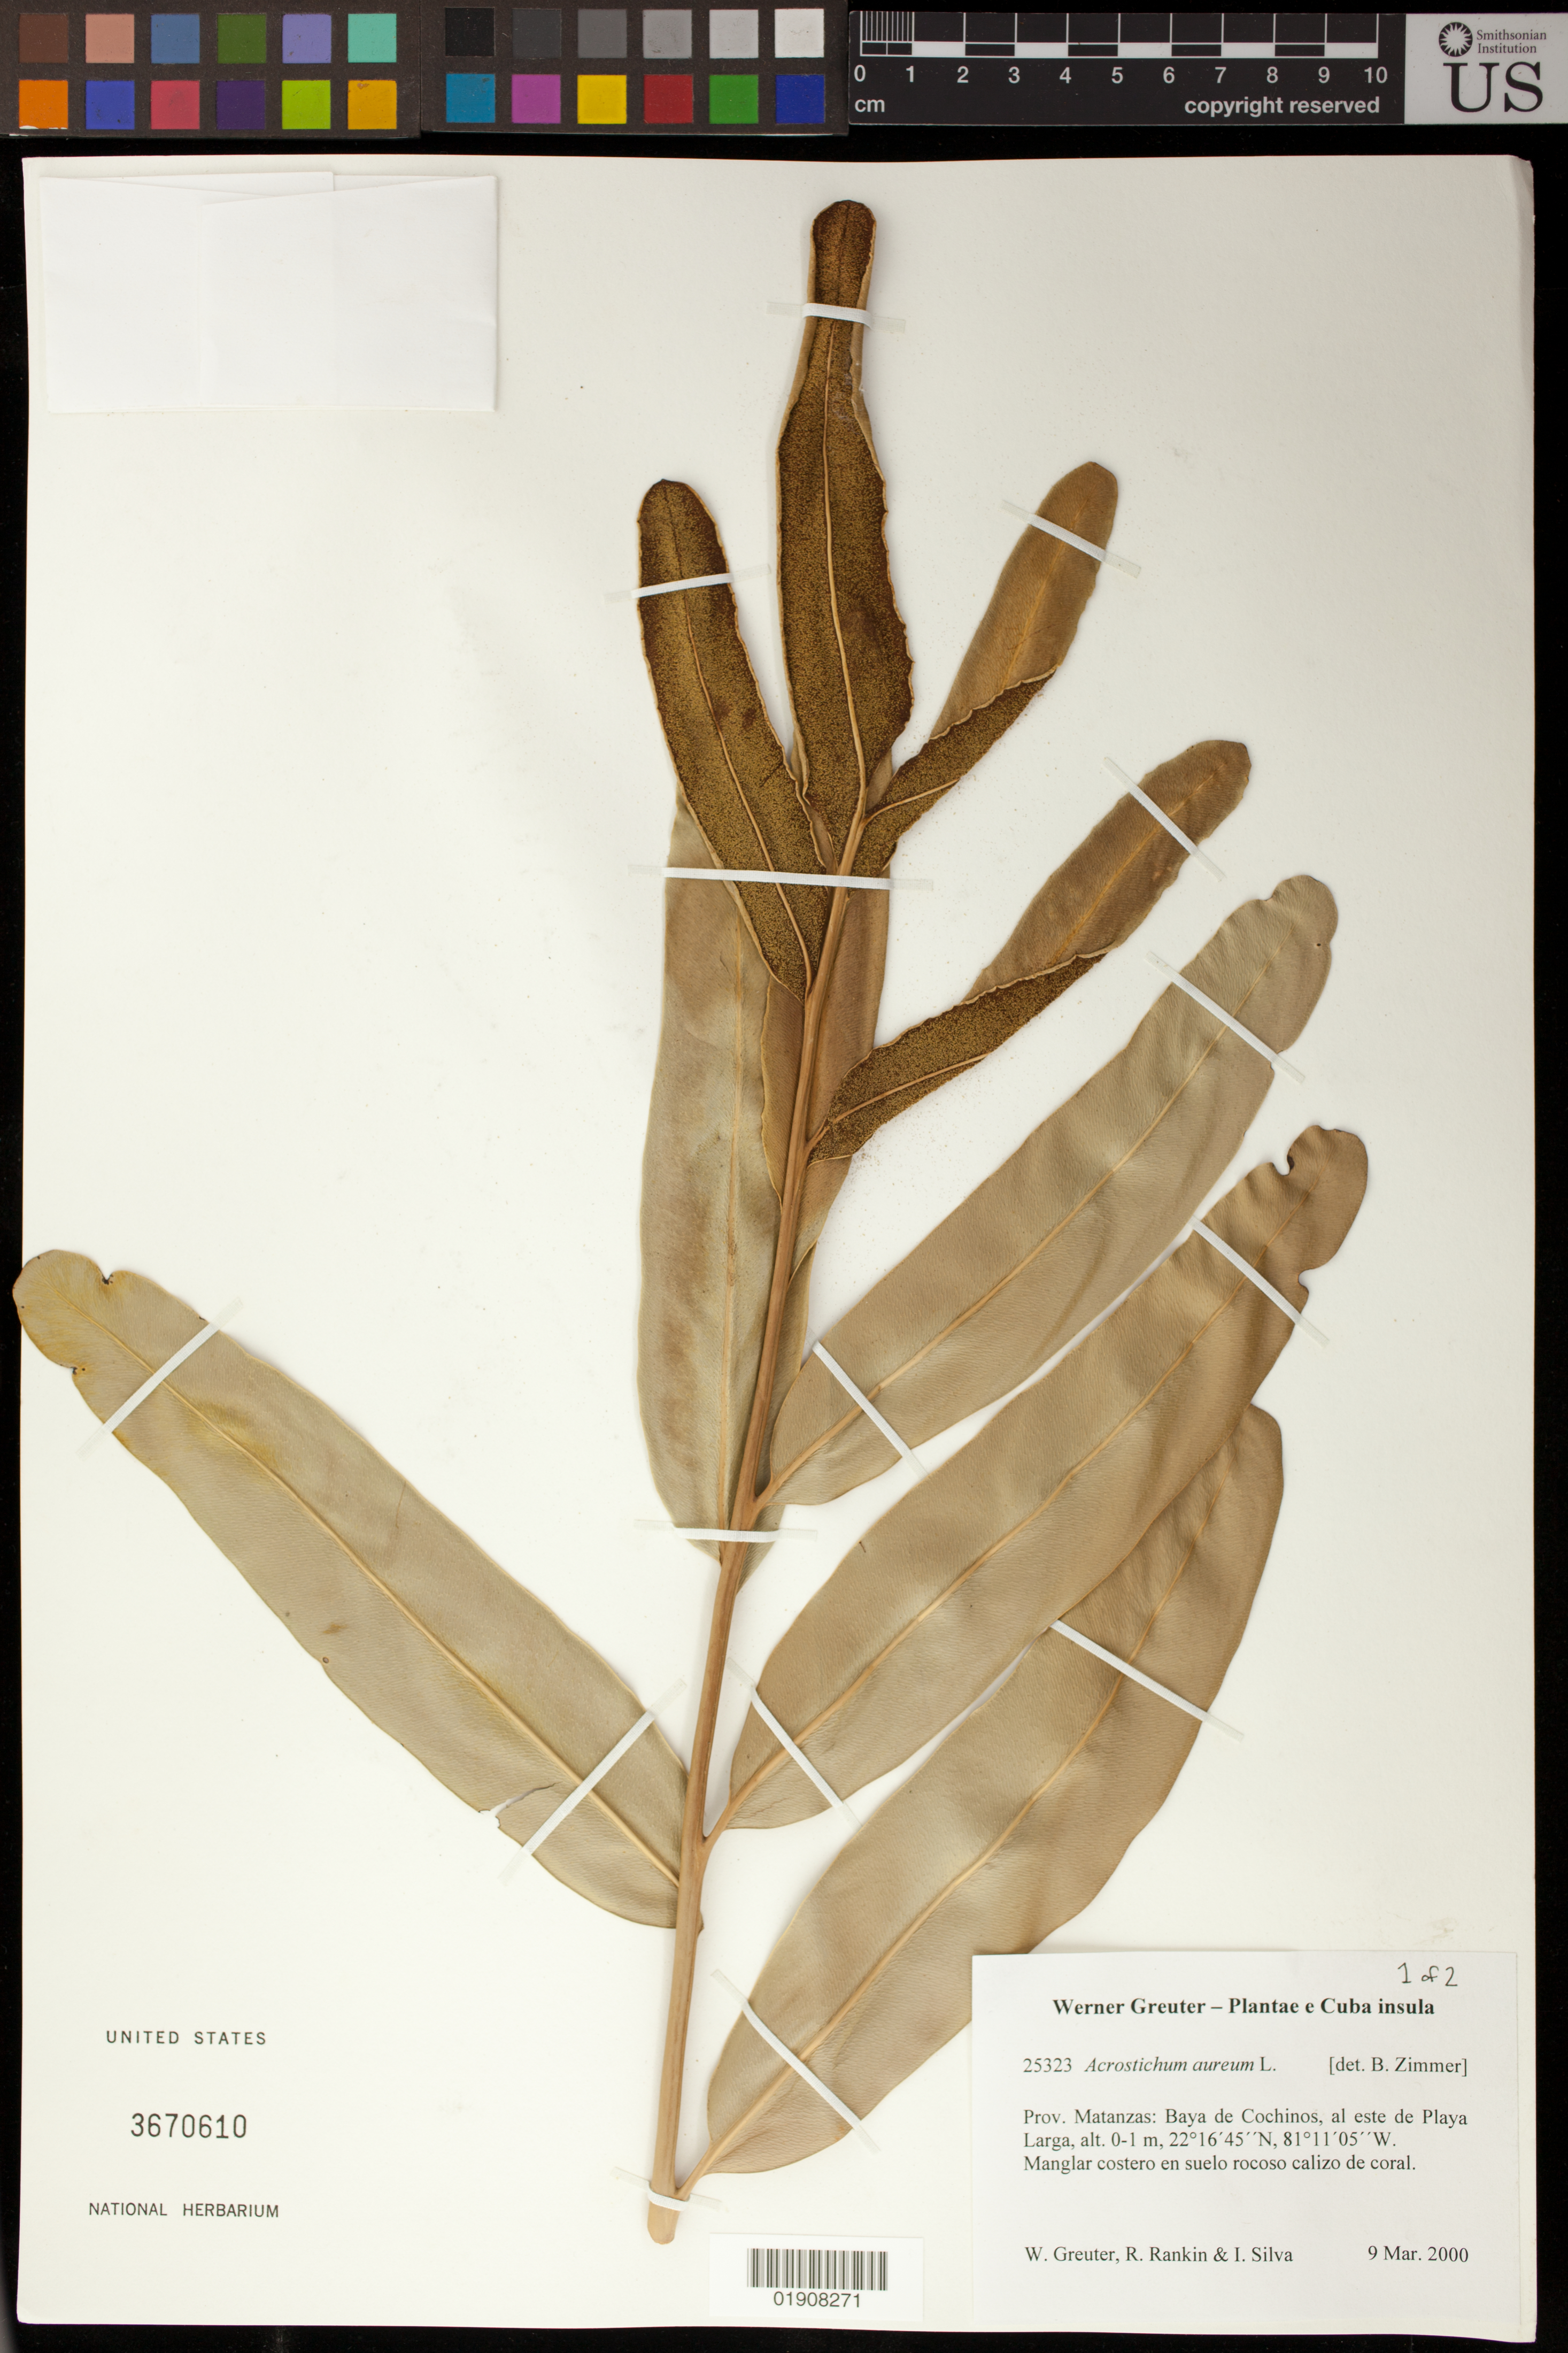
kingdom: Plantae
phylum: Tracheophyta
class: Polypodiopsida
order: Polypodiales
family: Pteridaceae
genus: Acrostichum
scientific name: Acrostichum aureum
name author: L.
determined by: Zimmer, B.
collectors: W. R. Greuter, R. Rankin Rodriguez & I. Silva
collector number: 25323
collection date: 2000-03-09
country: Cuba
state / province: Matanzas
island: Cuba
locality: Baya de Cochinos, al este de Playa Larga.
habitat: Manglar costero en suelo rocoso calizo de coral.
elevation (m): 0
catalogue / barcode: US 3670610